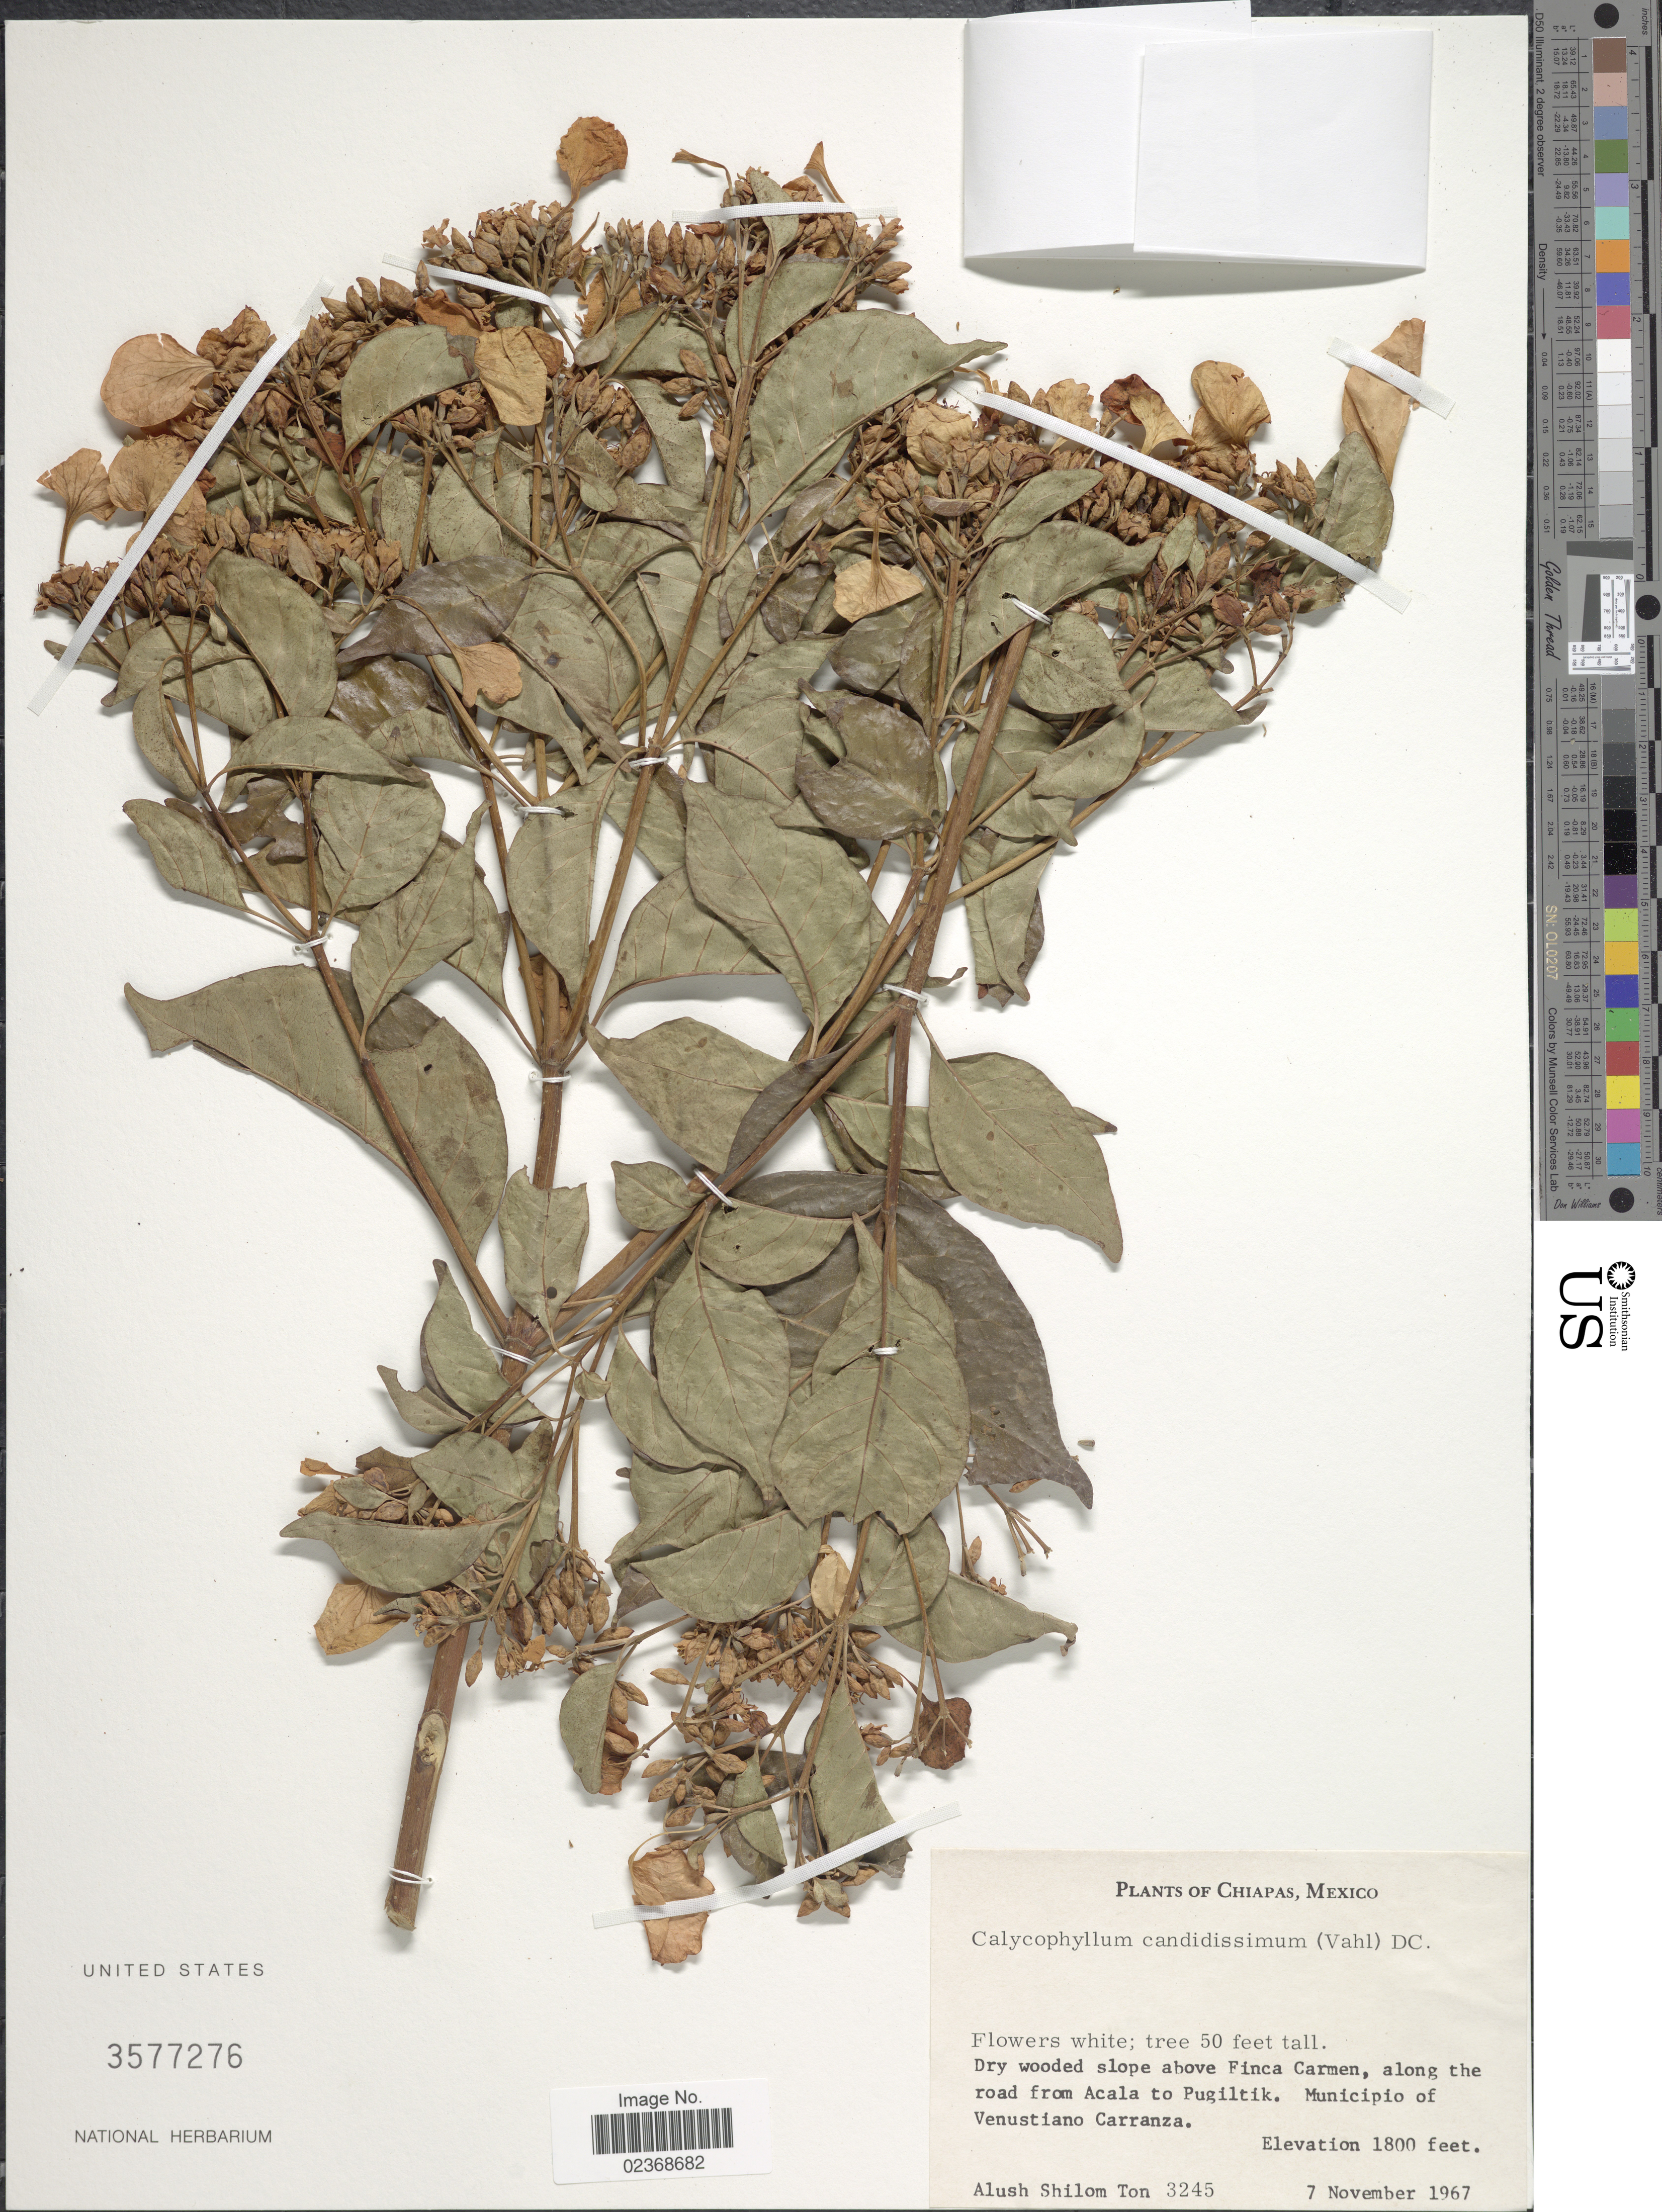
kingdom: Plantae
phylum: Tracheophyta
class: Magnoliopsida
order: Gentianales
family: Rubiaceae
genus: Calycophyllum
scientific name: Calycophyllum candidissimum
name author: (Vahl) DC.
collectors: A. S. Ton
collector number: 3245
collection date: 1967-11-07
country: Mexico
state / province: Chiapas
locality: Dry wooded slope above Finca Carmen, along the road from Acala to Pugiltik. Municipio of Venustiano Carranza.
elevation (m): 549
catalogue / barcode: US 3577276